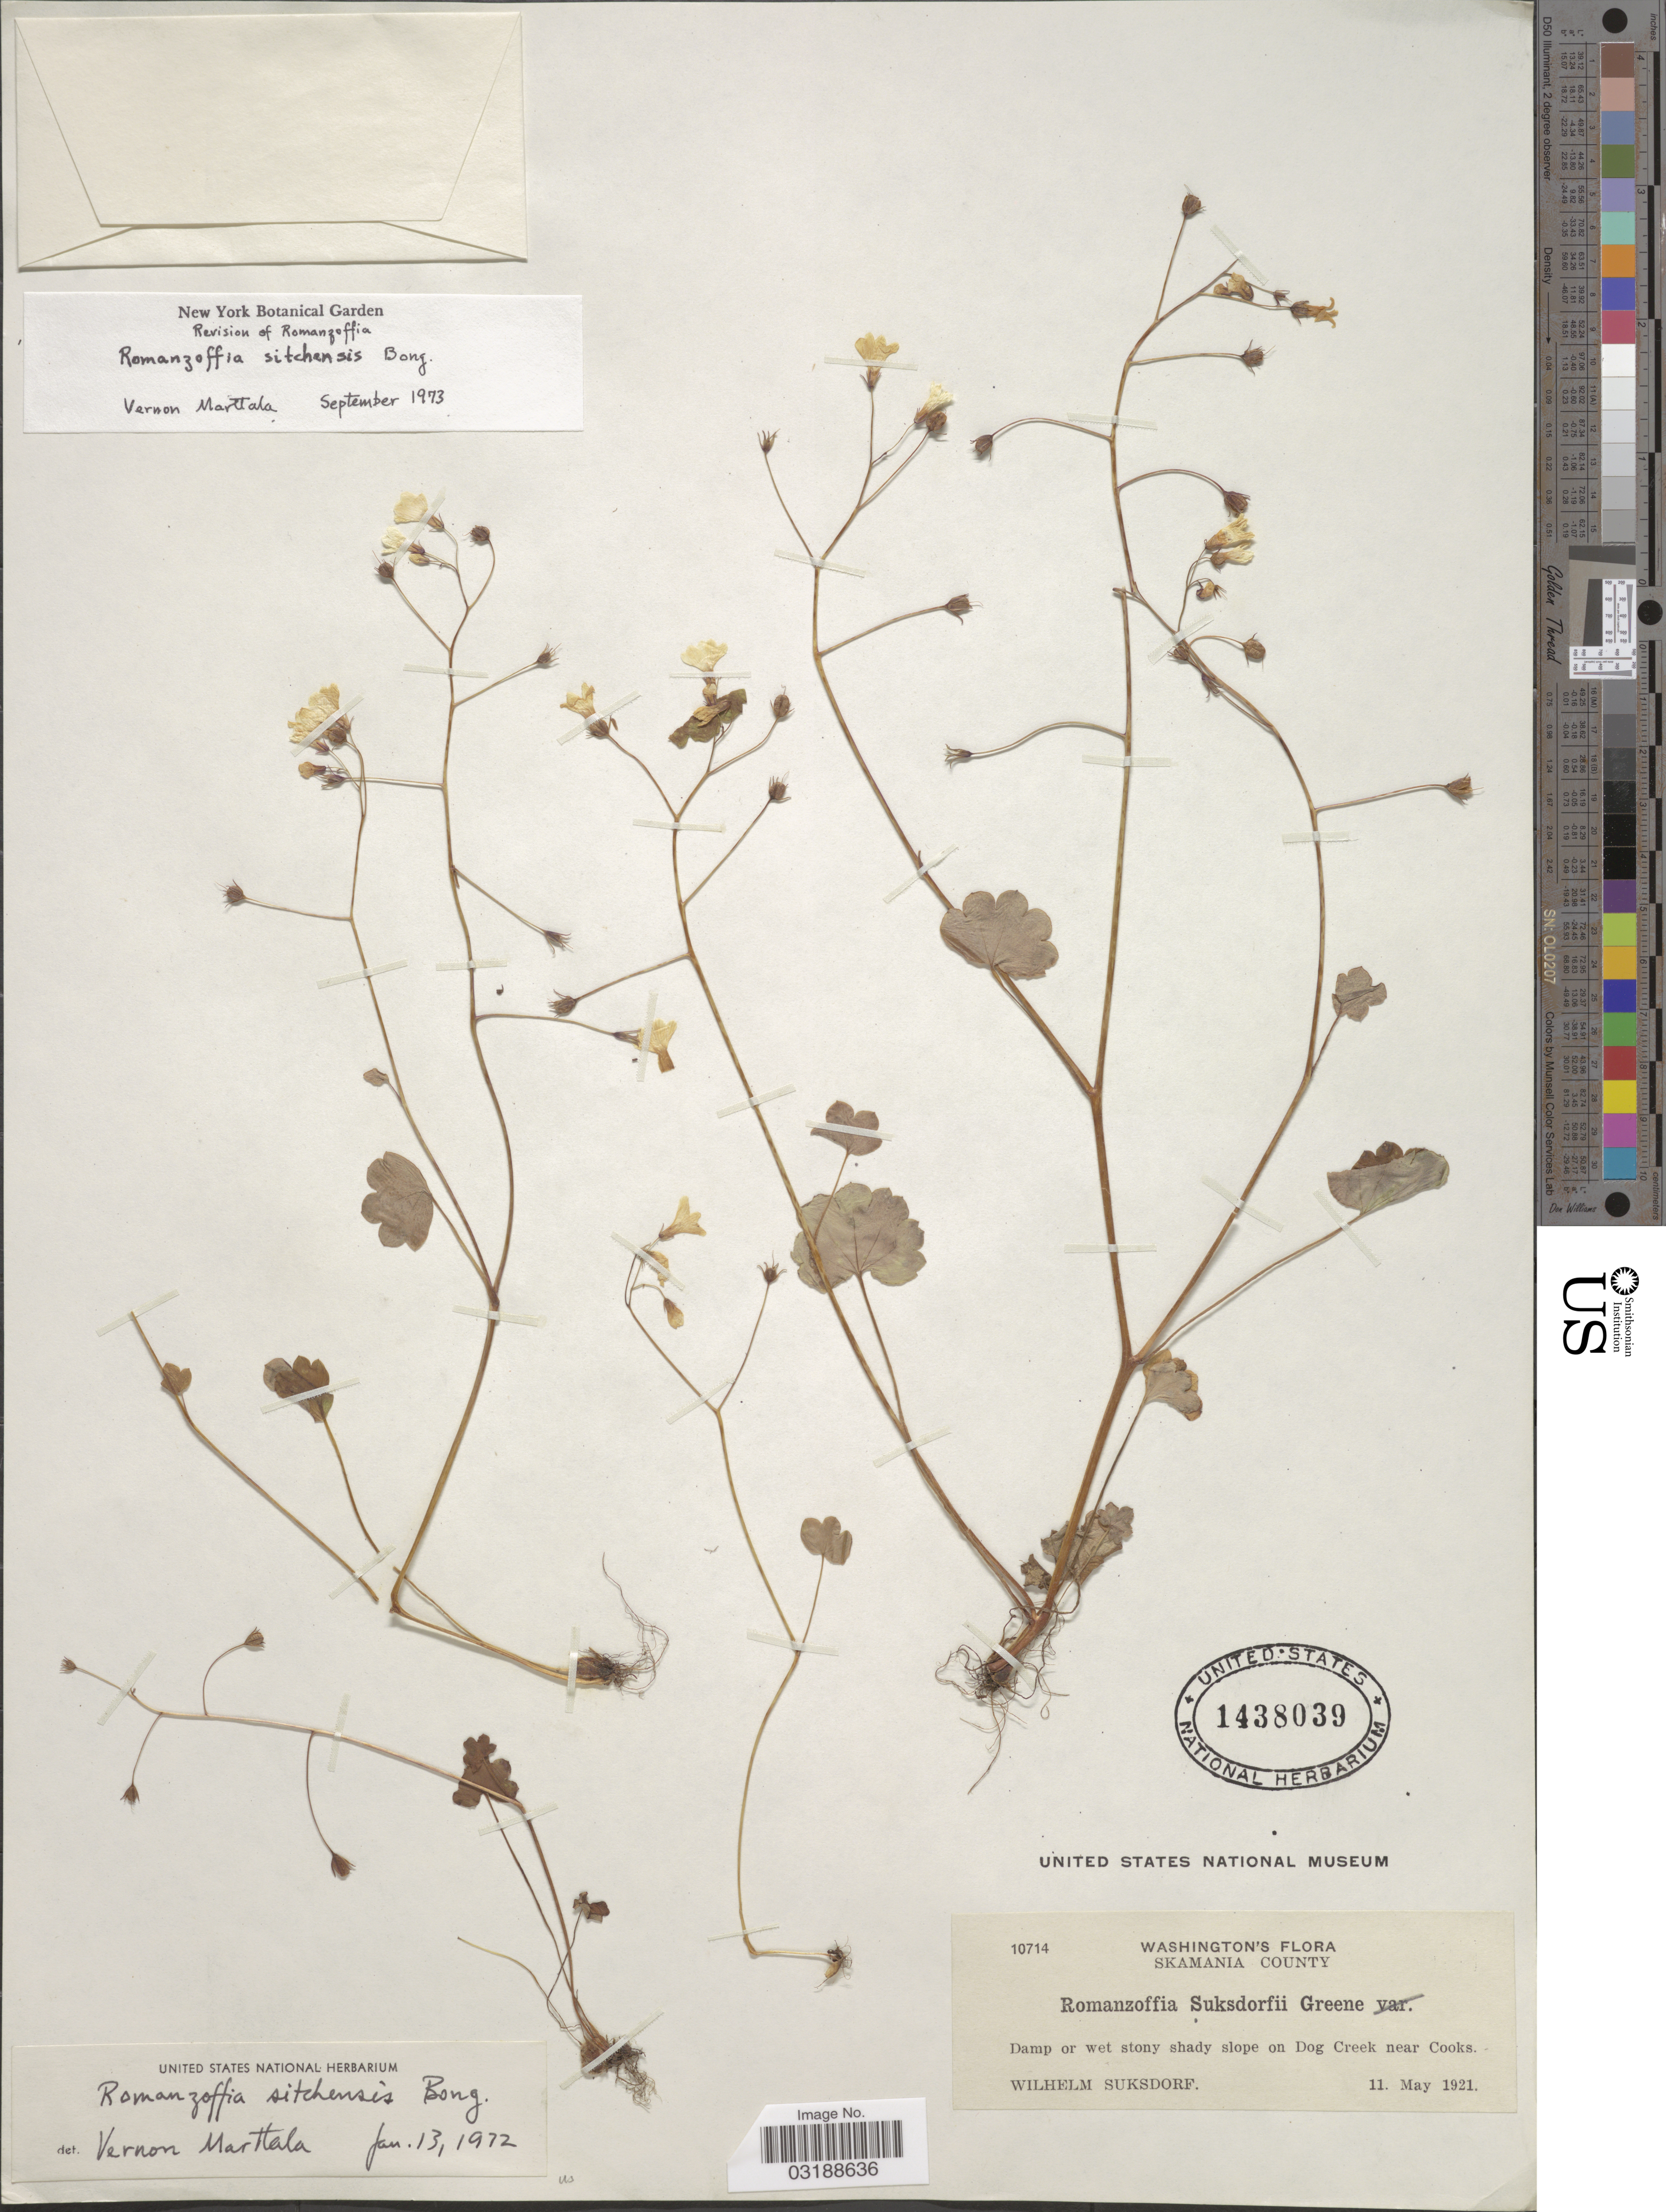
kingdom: Plantae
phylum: Tracheophyta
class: Magnoliopsida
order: Boraginales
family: Hydrophyllaceae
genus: Romanzoffia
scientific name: Romanzoffia sitchensis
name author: Bong.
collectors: W. N. Suksdorf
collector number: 10714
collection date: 1921-05-11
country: United States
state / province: Washington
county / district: Skamania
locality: Skamania County, Damp or wet stony shady slope on Dog Creek near Cooks.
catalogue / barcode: US 1438039